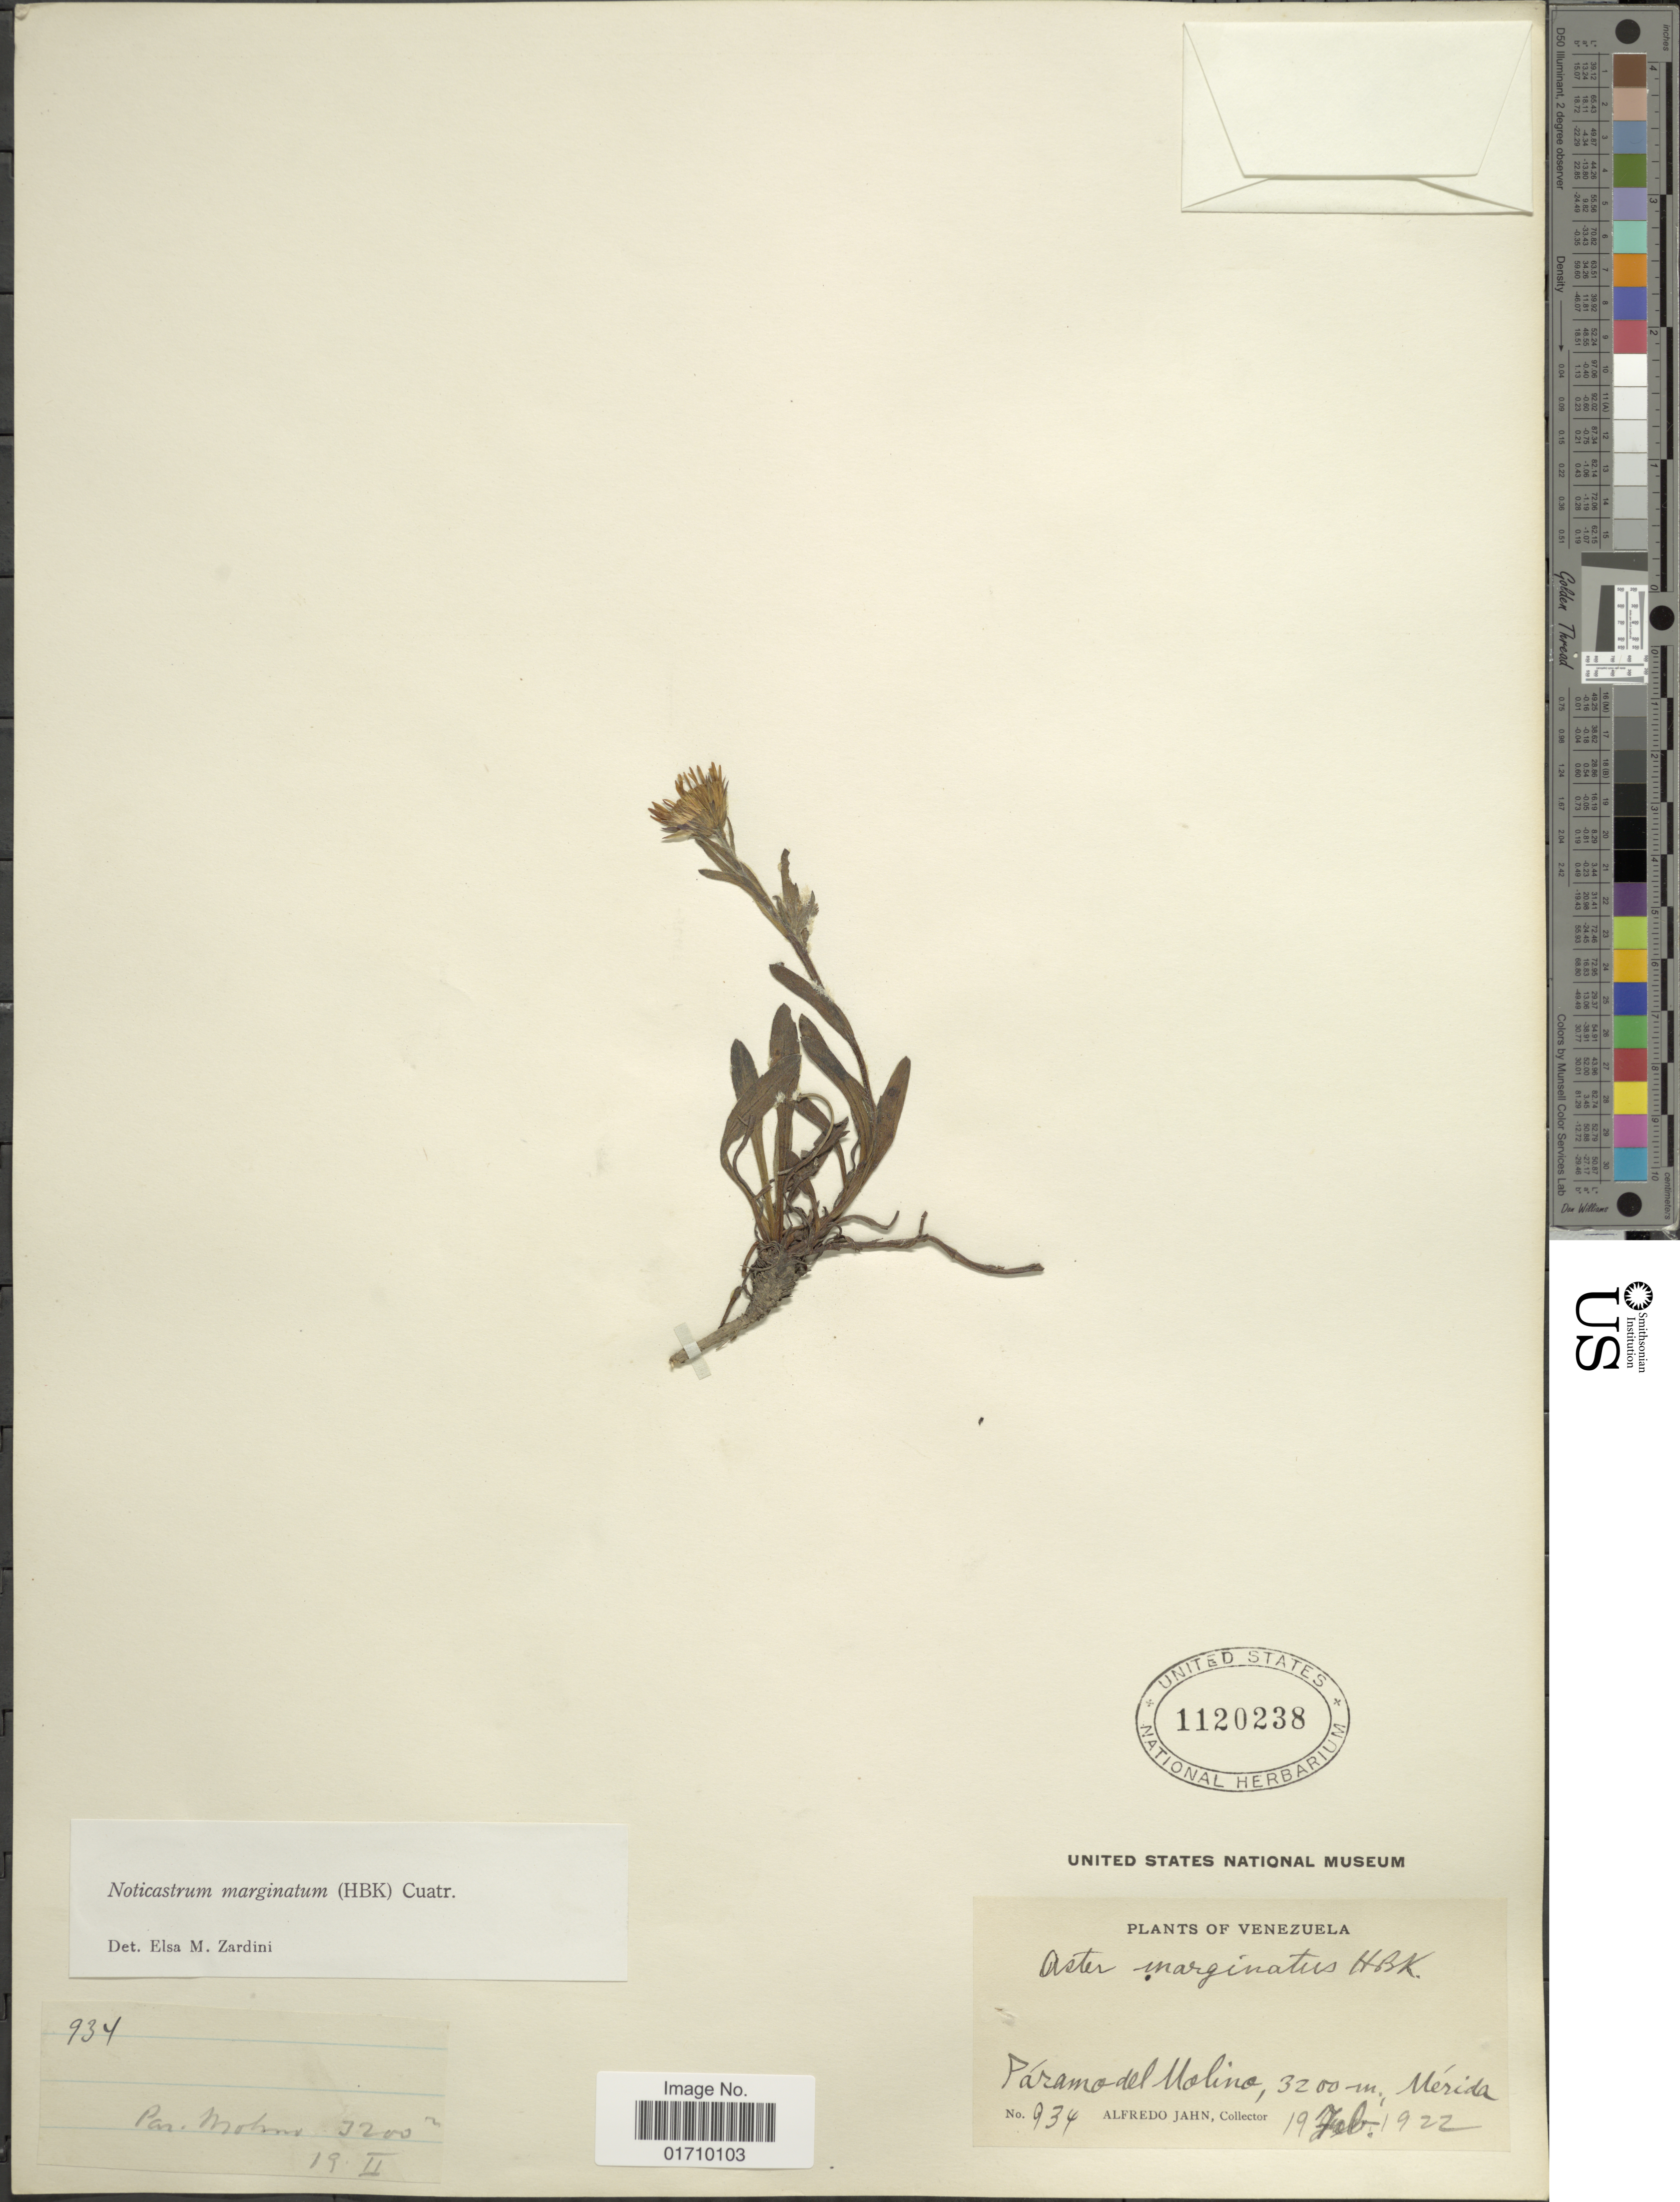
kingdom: Plantae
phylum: Tracheophyta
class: Magnoliopsida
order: Asterales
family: Asteraceae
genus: Noticastrum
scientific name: Noticastrum marginatum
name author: (Kunth) Cuatrec.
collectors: A. Jahn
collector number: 934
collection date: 1922-02-19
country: Venezuela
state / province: Mérida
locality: Paramo del Molino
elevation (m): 3200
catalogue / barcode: US 1120238